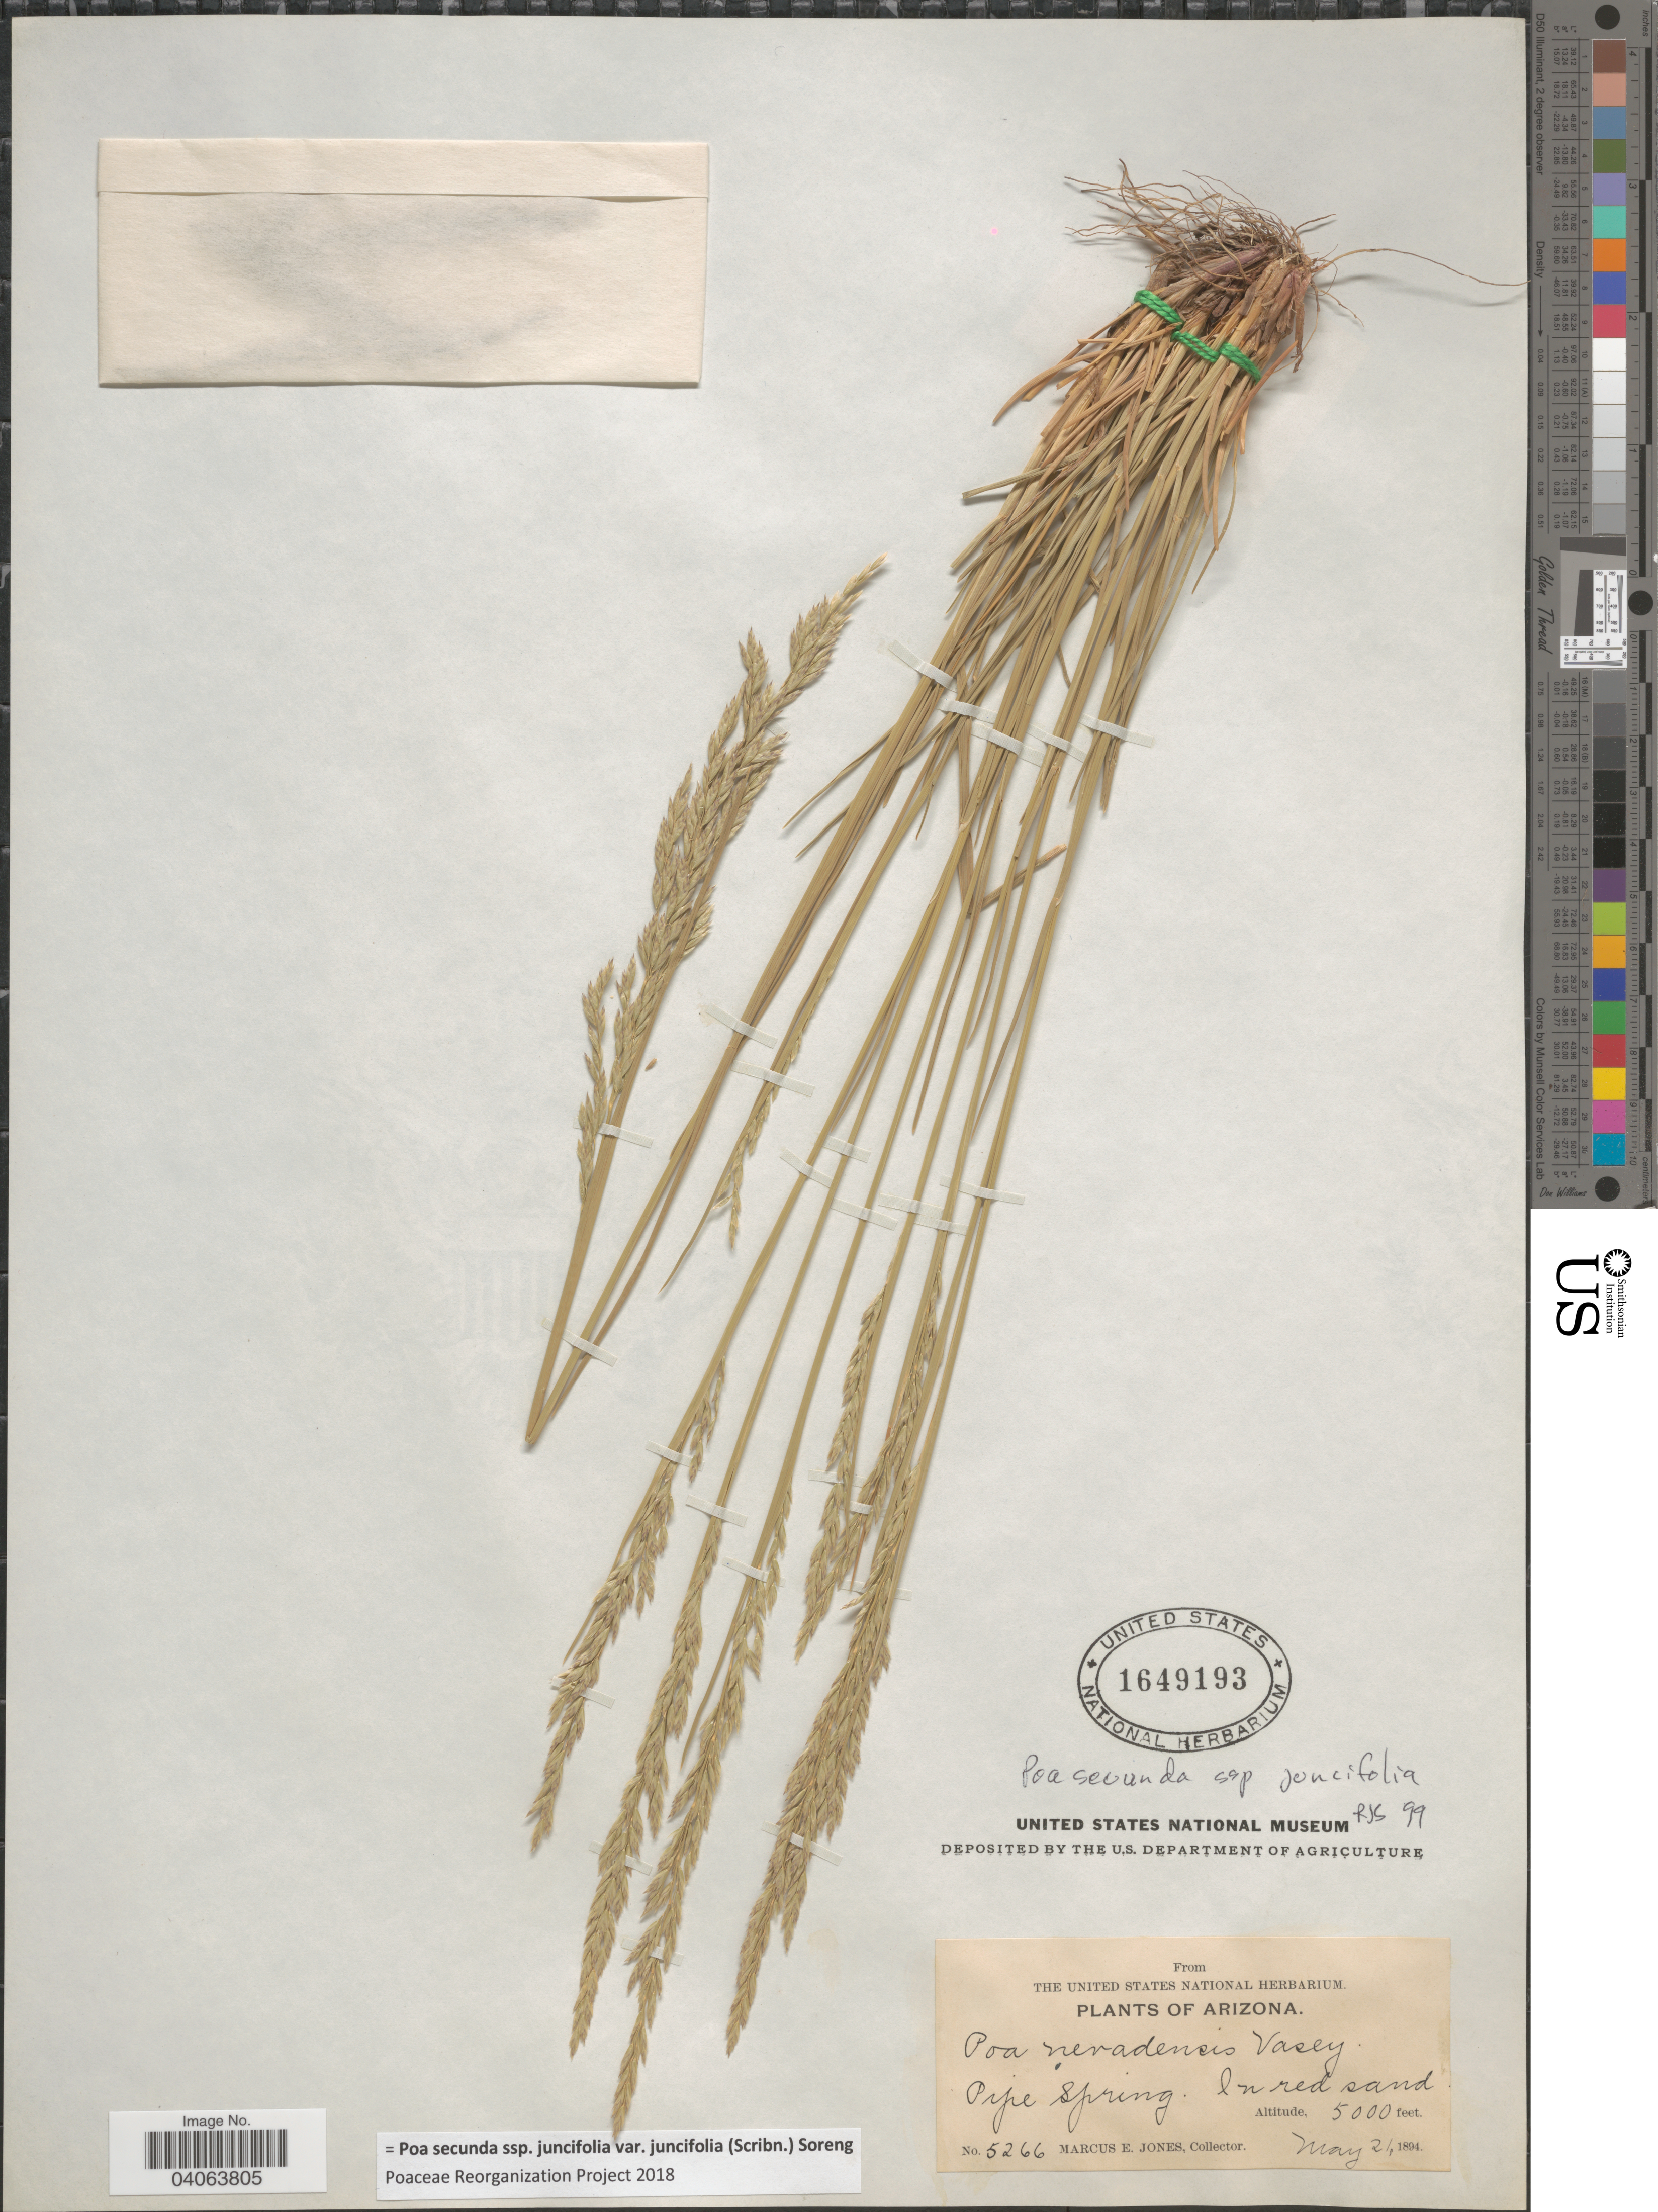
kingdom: Plantae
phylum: Tracheophyta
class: Liliopsida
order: Poales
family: Poaceae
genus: Poa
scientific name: Poa secunda subsp. juncifolia var. juncifolia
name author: (Scribn.) Soreng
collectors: M. E. Jones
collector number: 5266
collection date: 1894-05-21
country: United States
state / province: Arizona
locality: Pipe Spring. In red sand.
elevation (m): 1524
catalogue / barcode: US 1649193